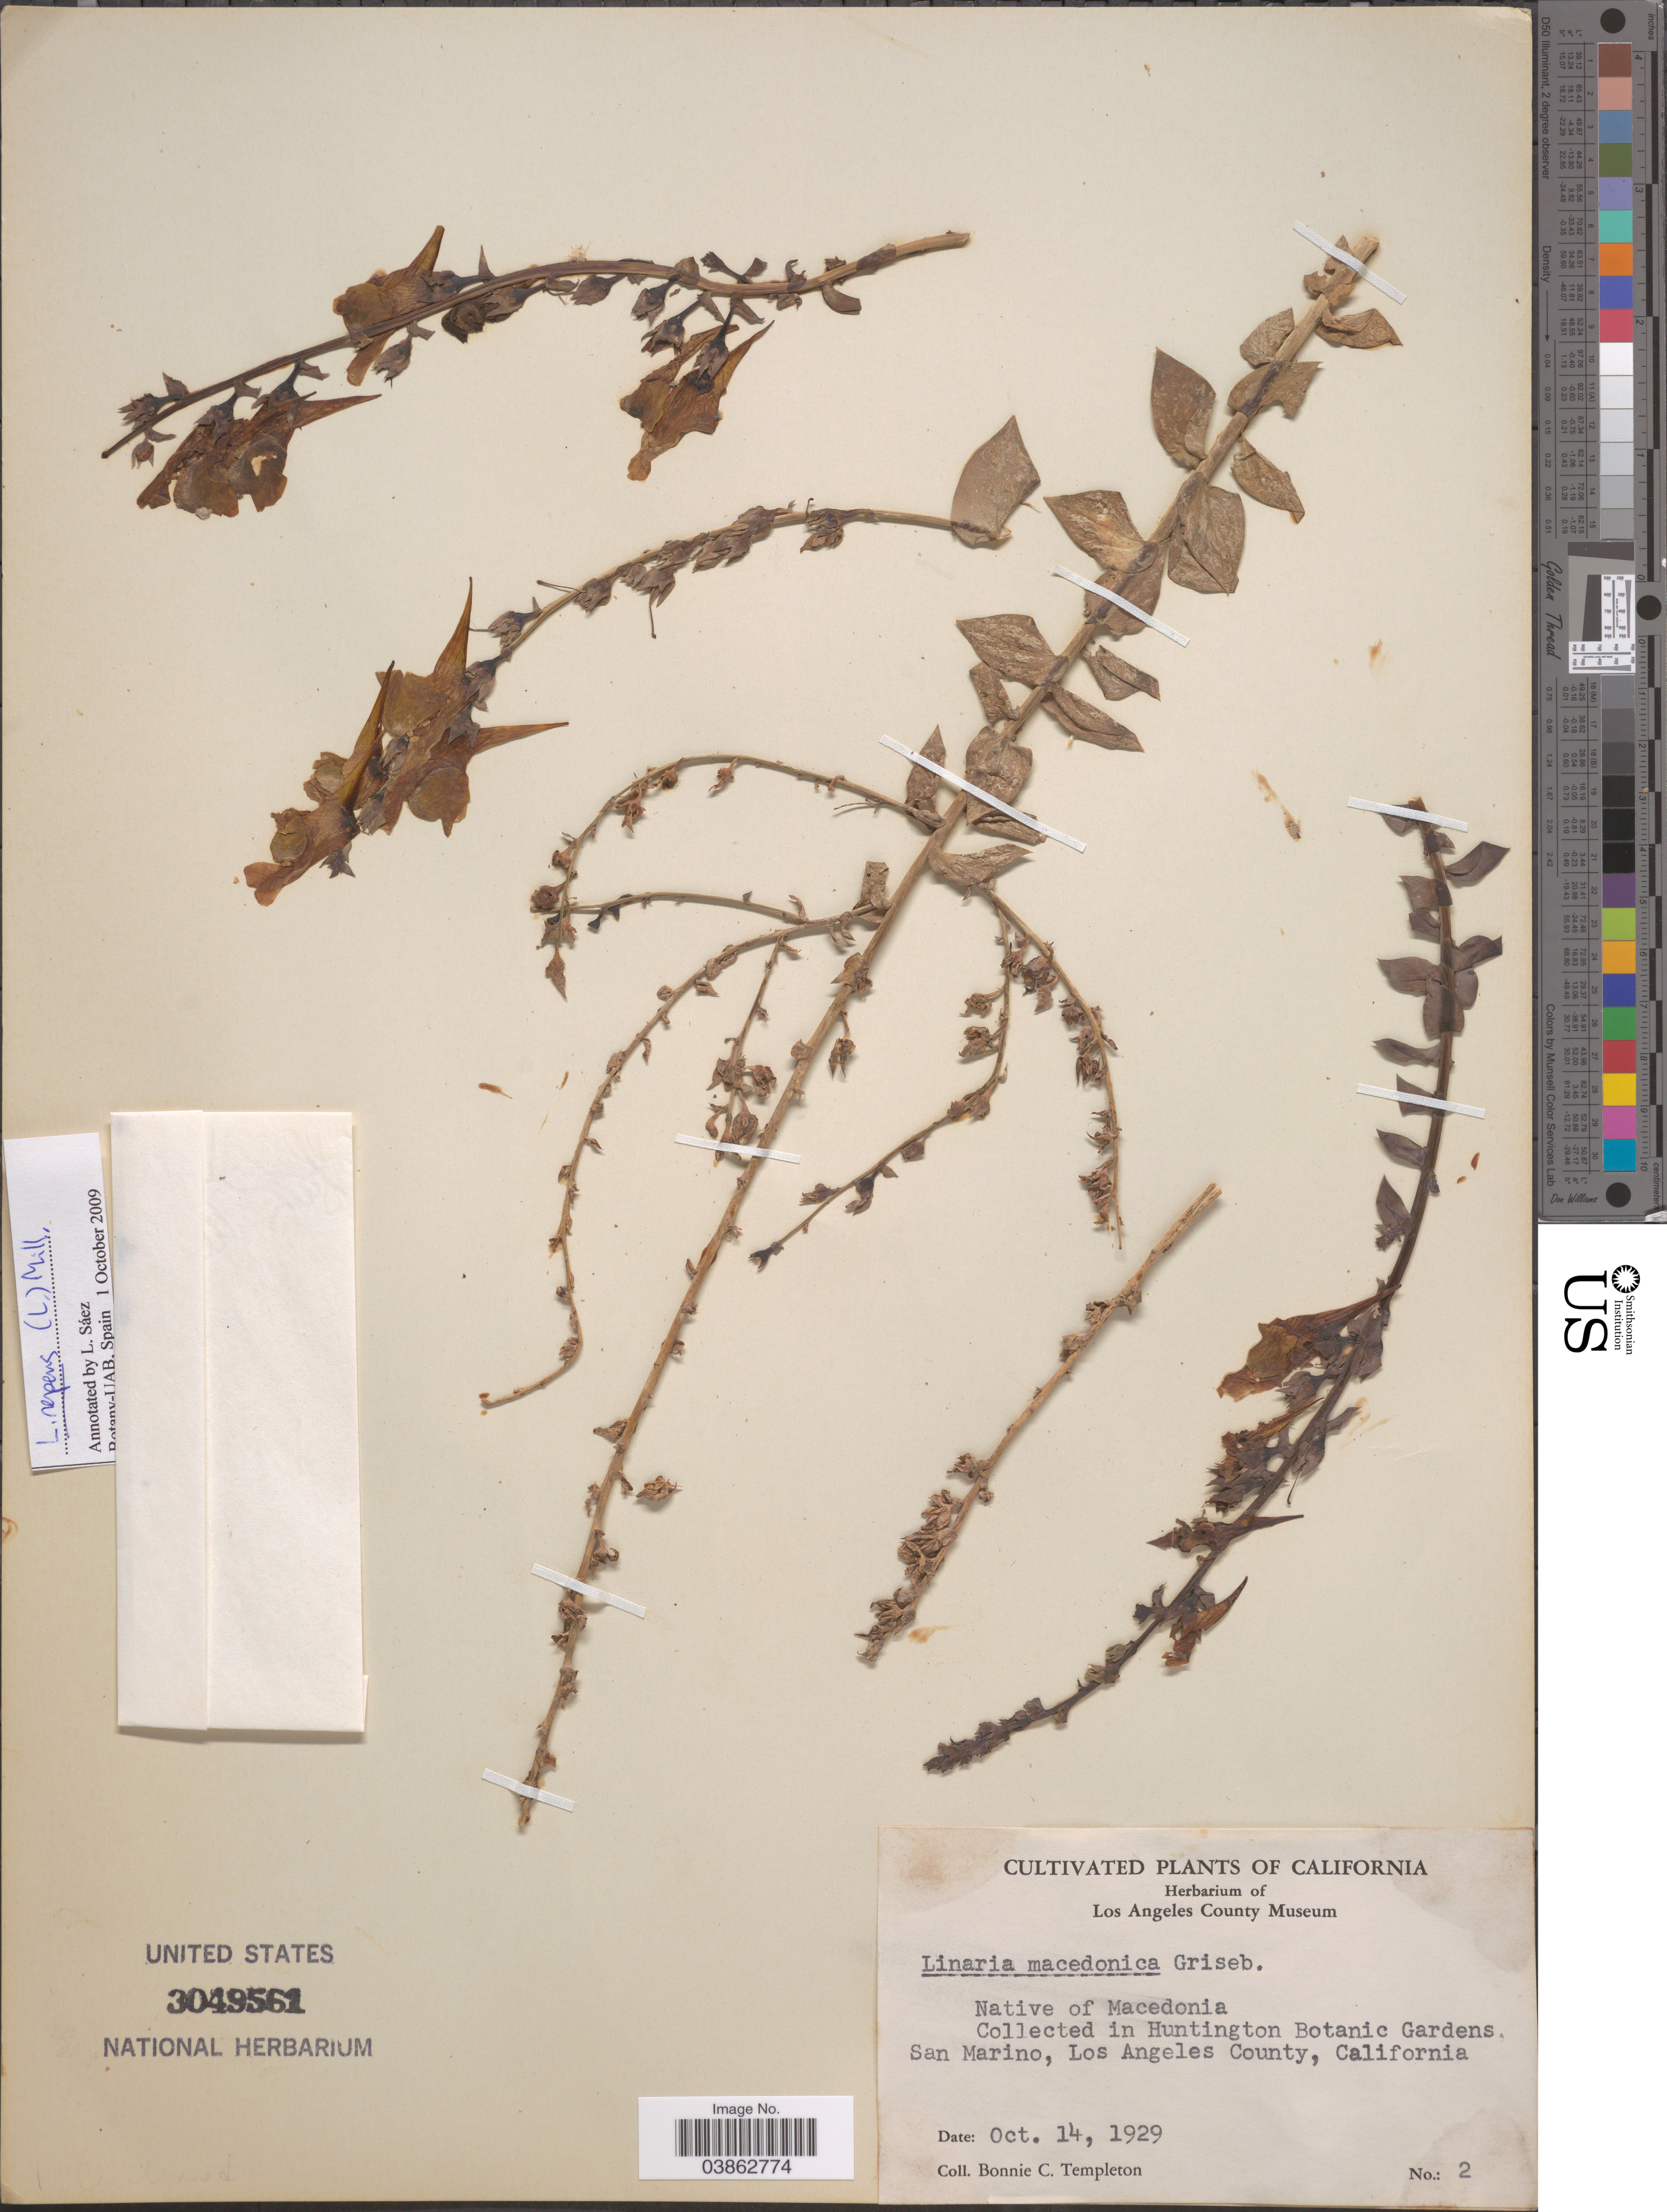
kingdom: Plantae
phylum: Tracheophyta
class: Magnoliopsida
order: Lamiales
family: Plantaginaceae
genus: Linaria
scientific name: Linaria dalmatica subsp. macedonica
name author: (Griseb.) D.A. Sutton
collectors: B. Templeton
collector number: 2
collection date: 1929-10-14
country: United States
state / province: California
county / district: Los Angeles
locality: Huntington Botanic Gardens, San Marino, Los Angeles County.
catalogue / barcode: US 3049561